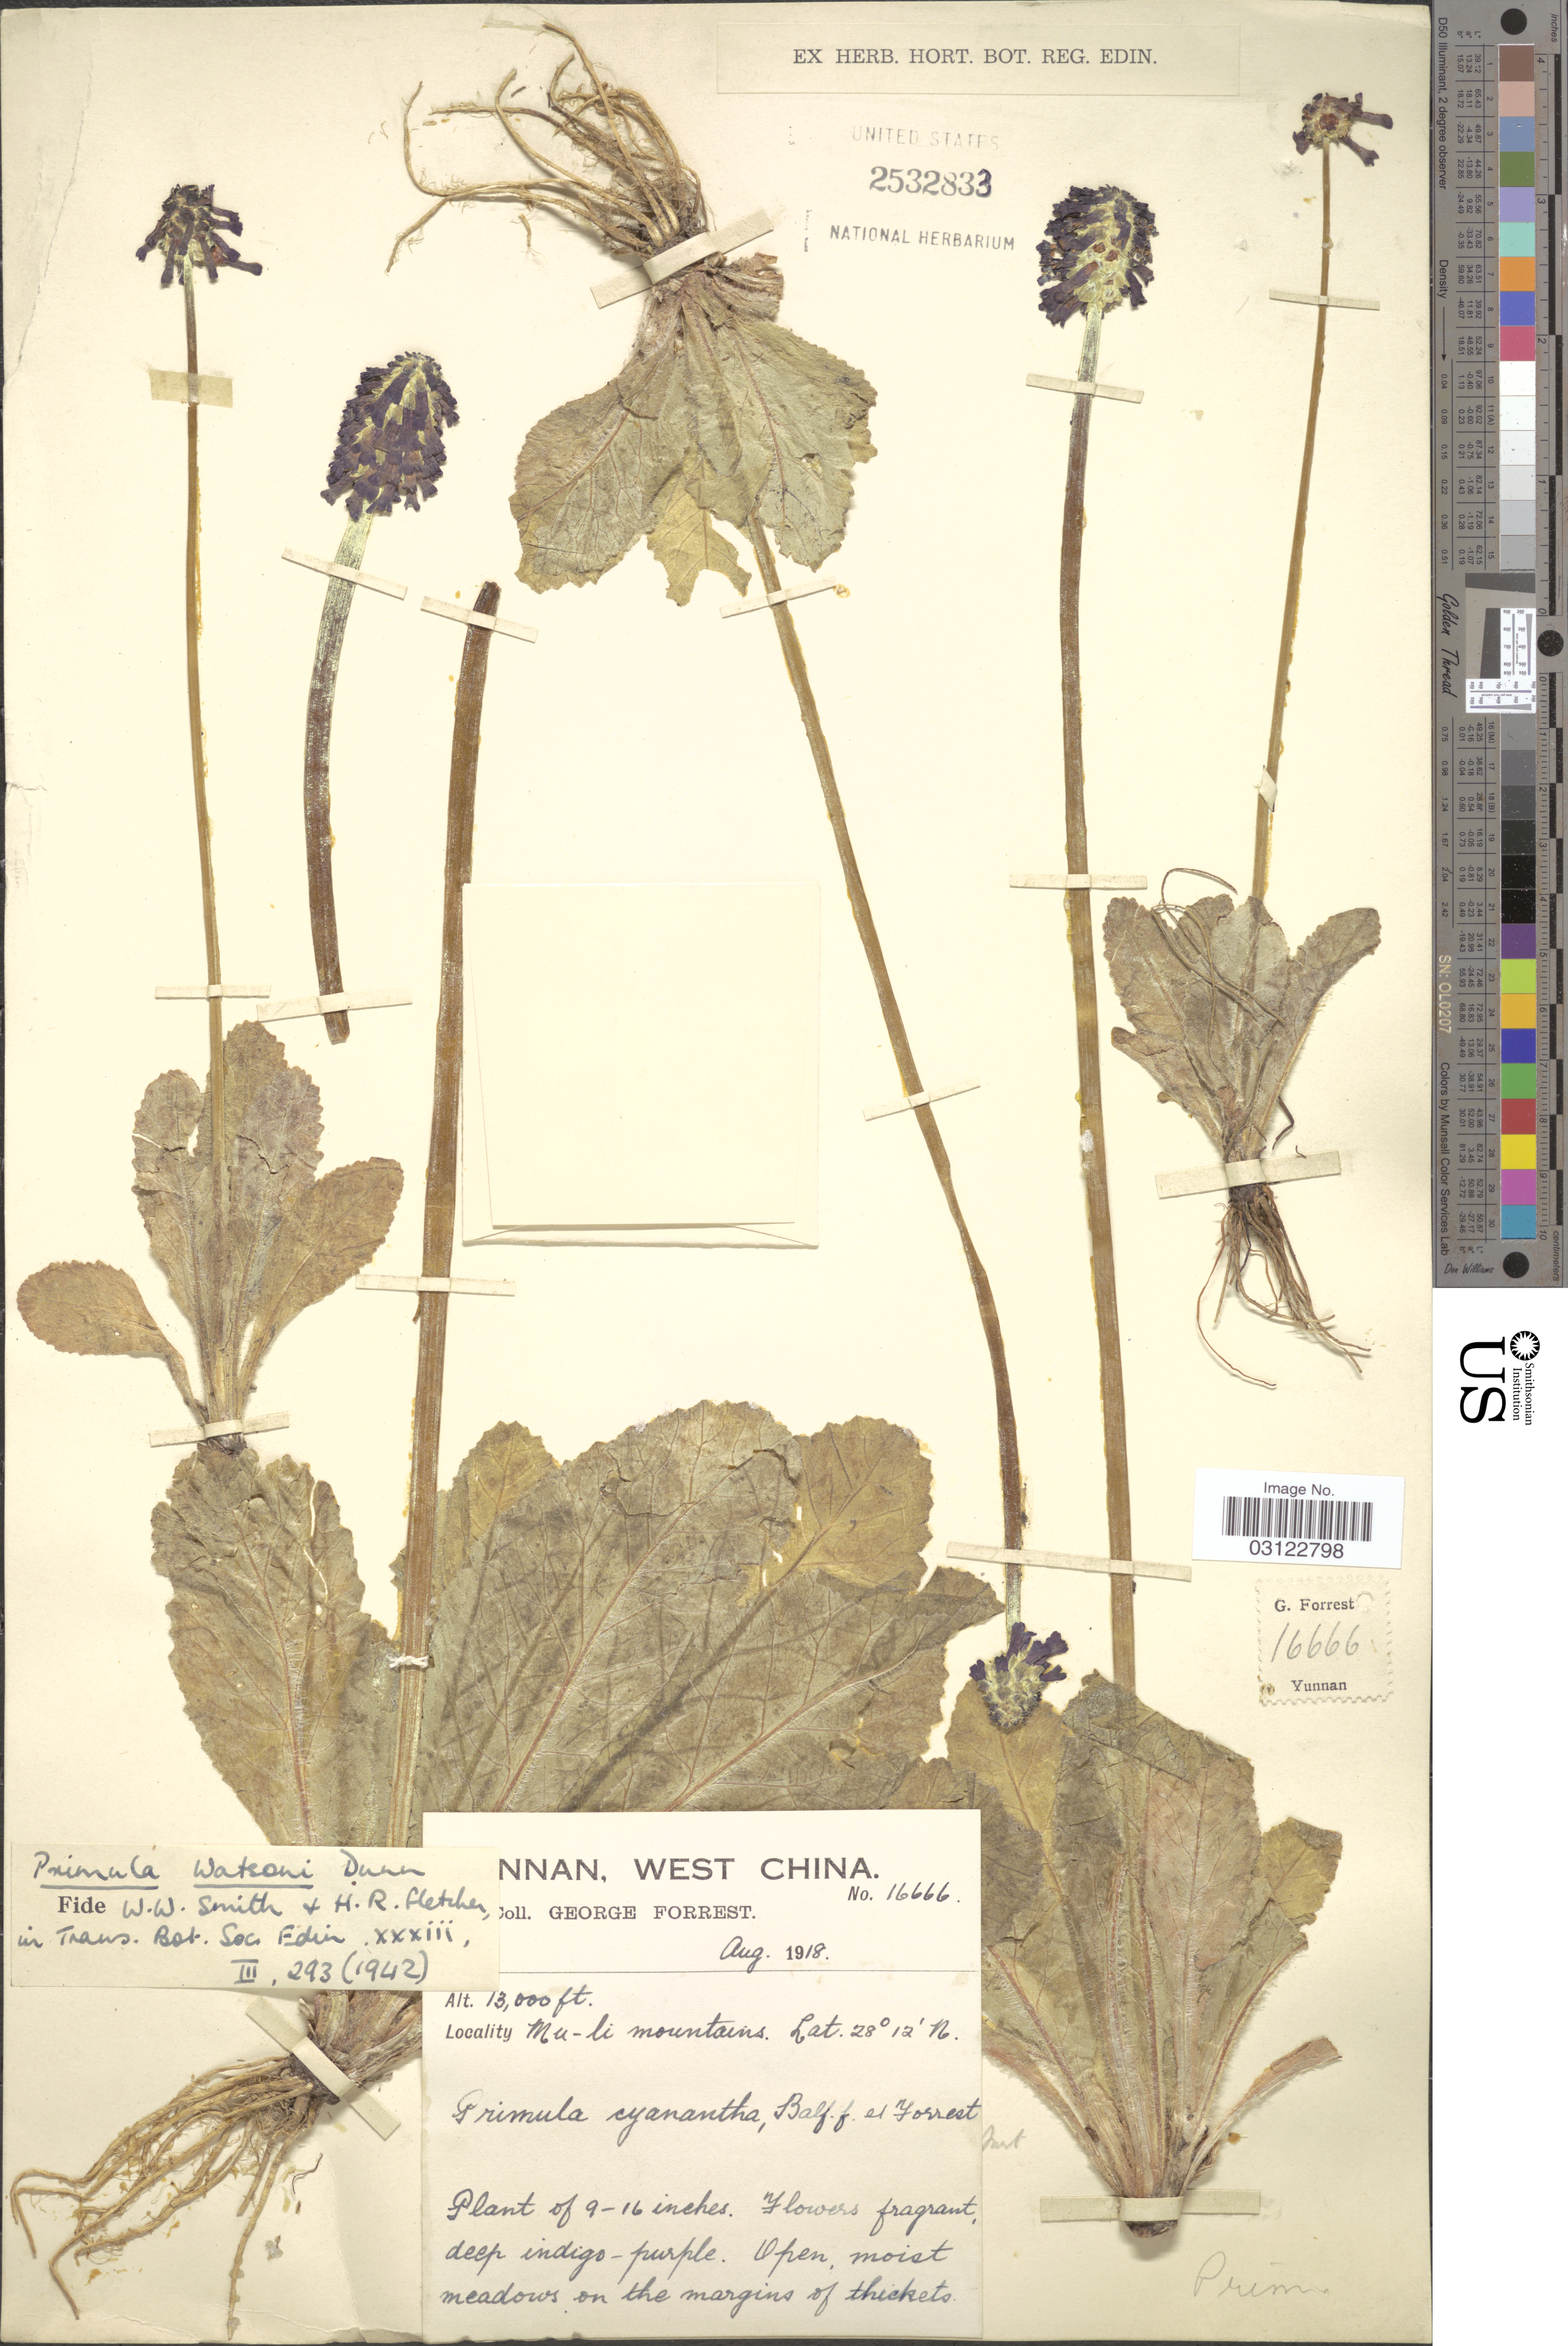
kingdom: Plantae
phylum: Tracheophyta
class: Magnoliopsida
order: Ericales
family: Primulaceae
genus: Primula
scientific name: Primula watsonii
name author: Dunn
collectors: G. Forrest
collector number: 16666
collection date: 1918-08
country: China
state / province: Yunnan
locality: West China. Mu-li mountains.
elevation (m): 3962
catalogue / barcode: US 2532883